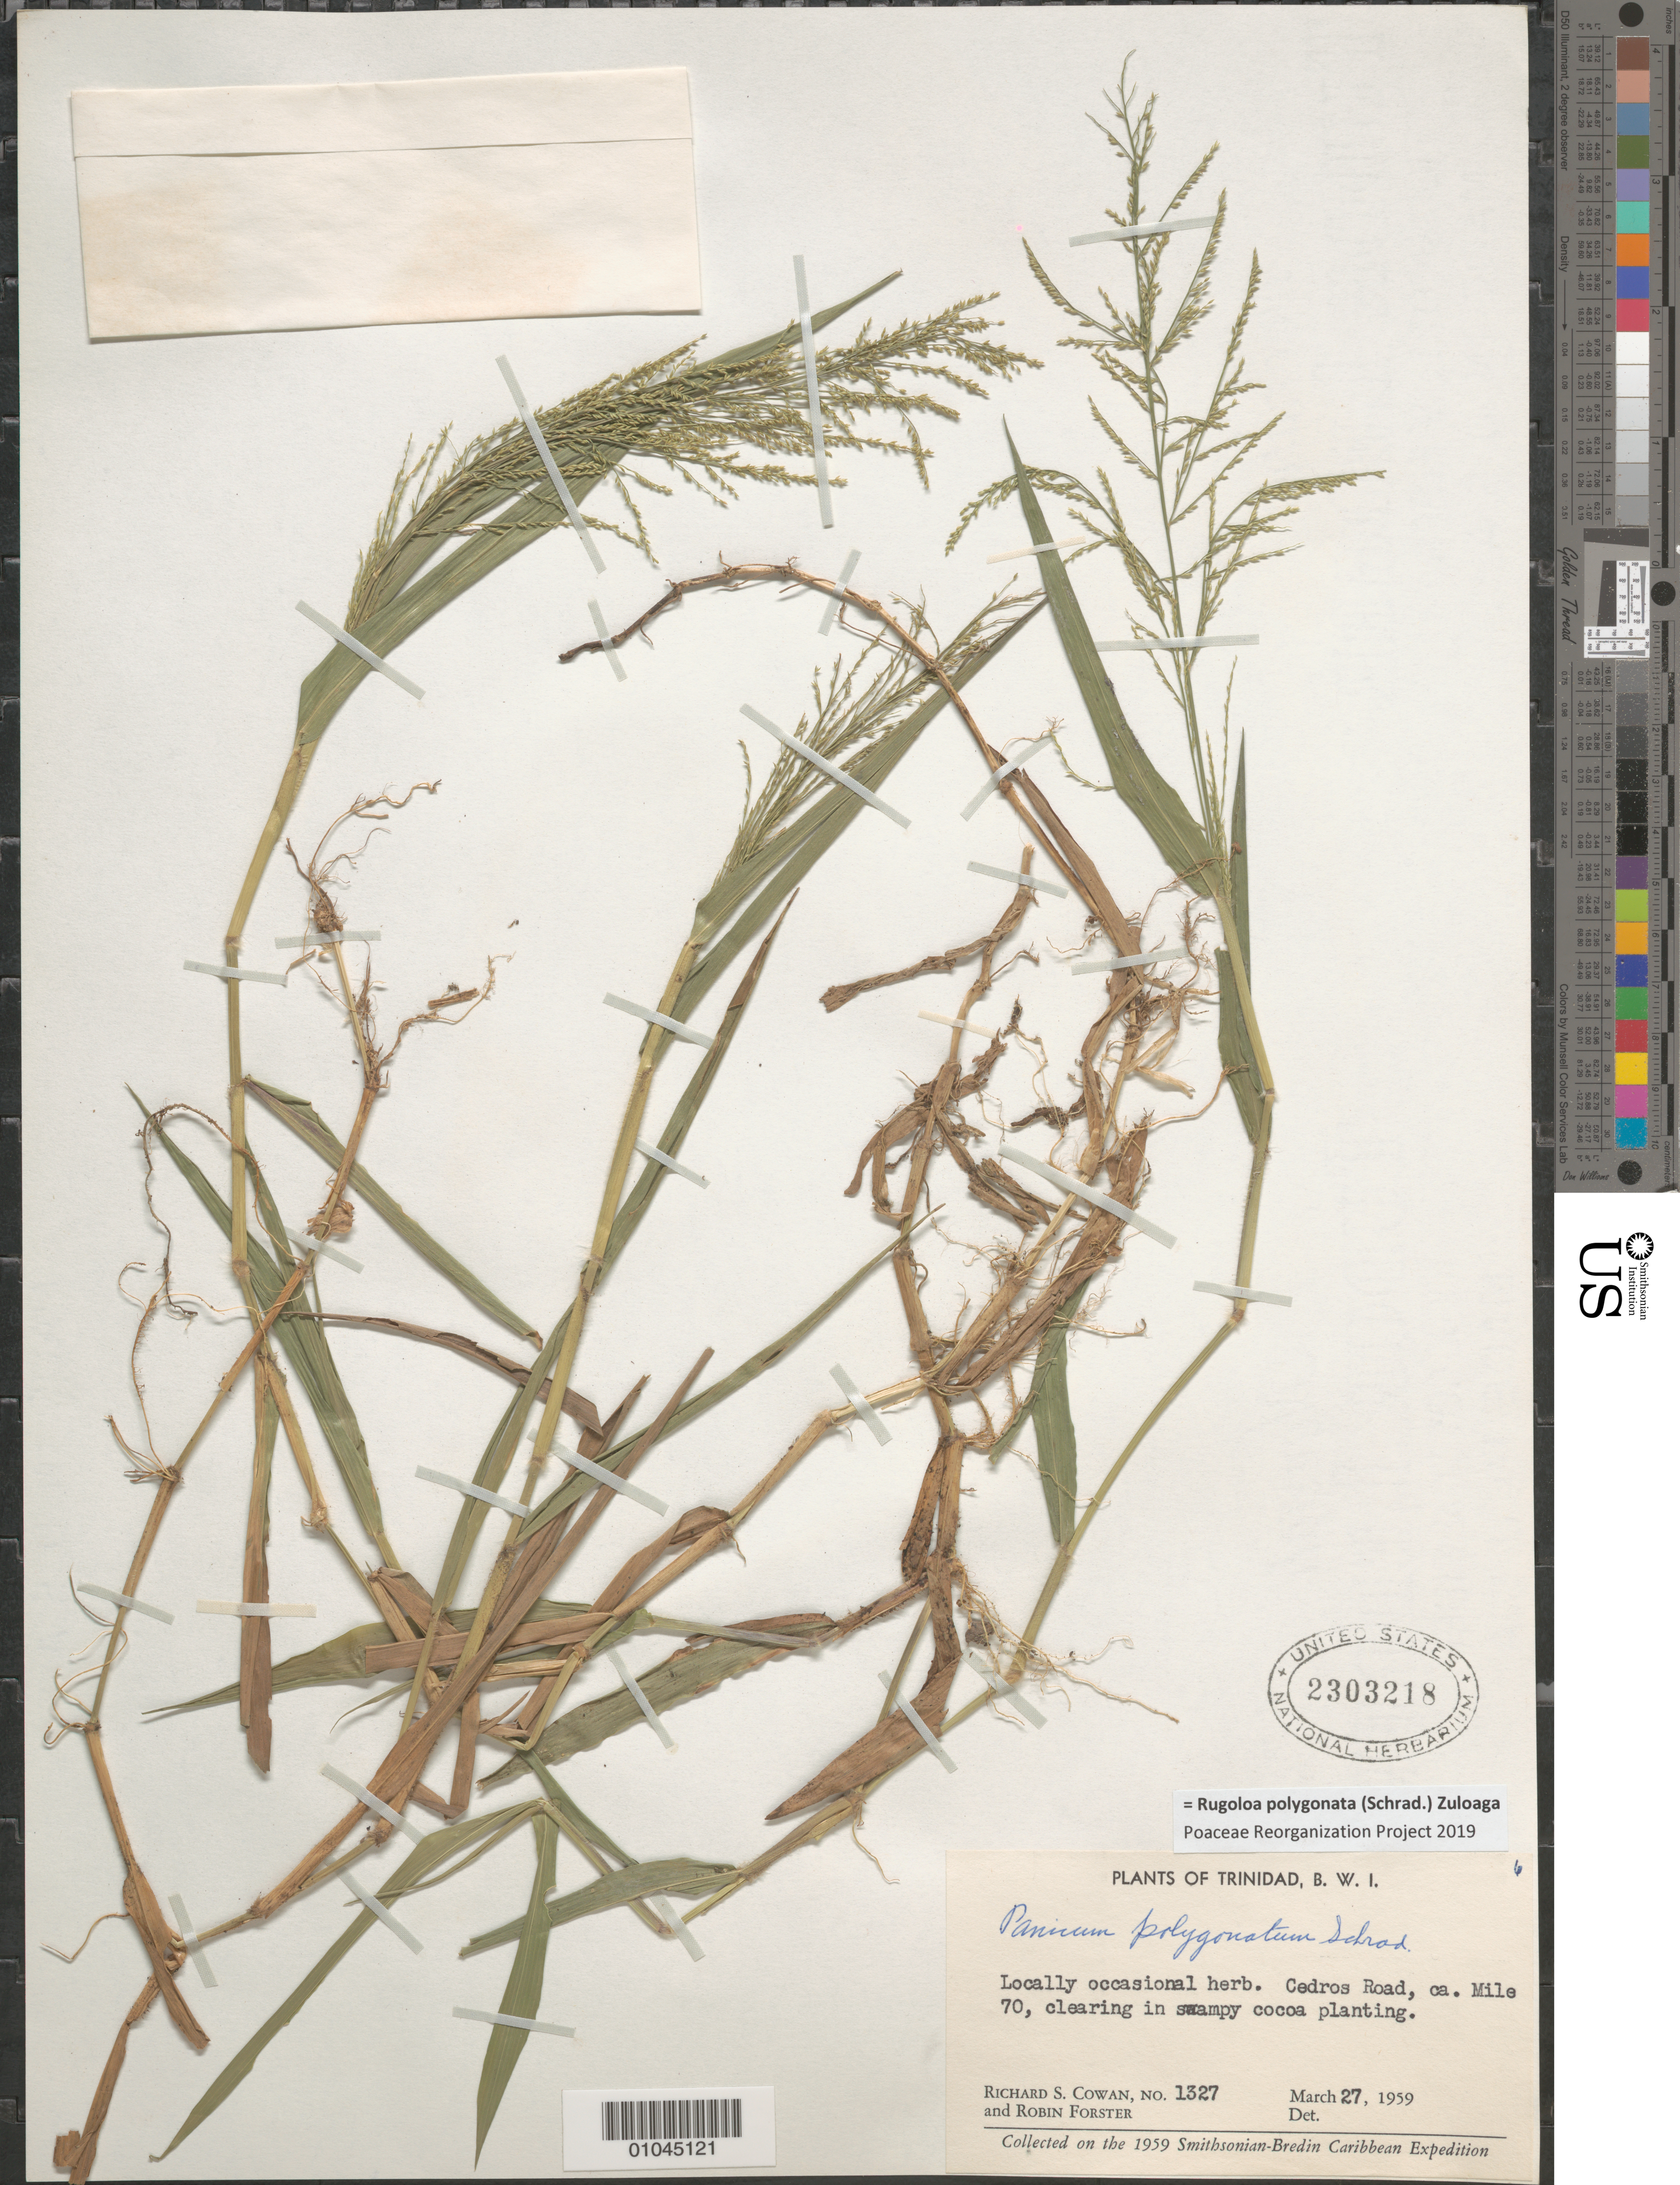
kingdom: Plantae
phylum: Tracheophyta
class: Liliopsida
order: Poales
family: Poaceae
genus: Panicum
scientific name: Panicum polygonatum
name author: Schrad.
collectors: R. S. Cowan & R. Forster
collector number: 1327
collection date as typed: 27 Mar 1959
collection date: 1959-03-27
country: Trinidad and Tobago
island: Trinidad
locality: Cedros Road, ca. mile 70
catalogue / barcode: US 2303218